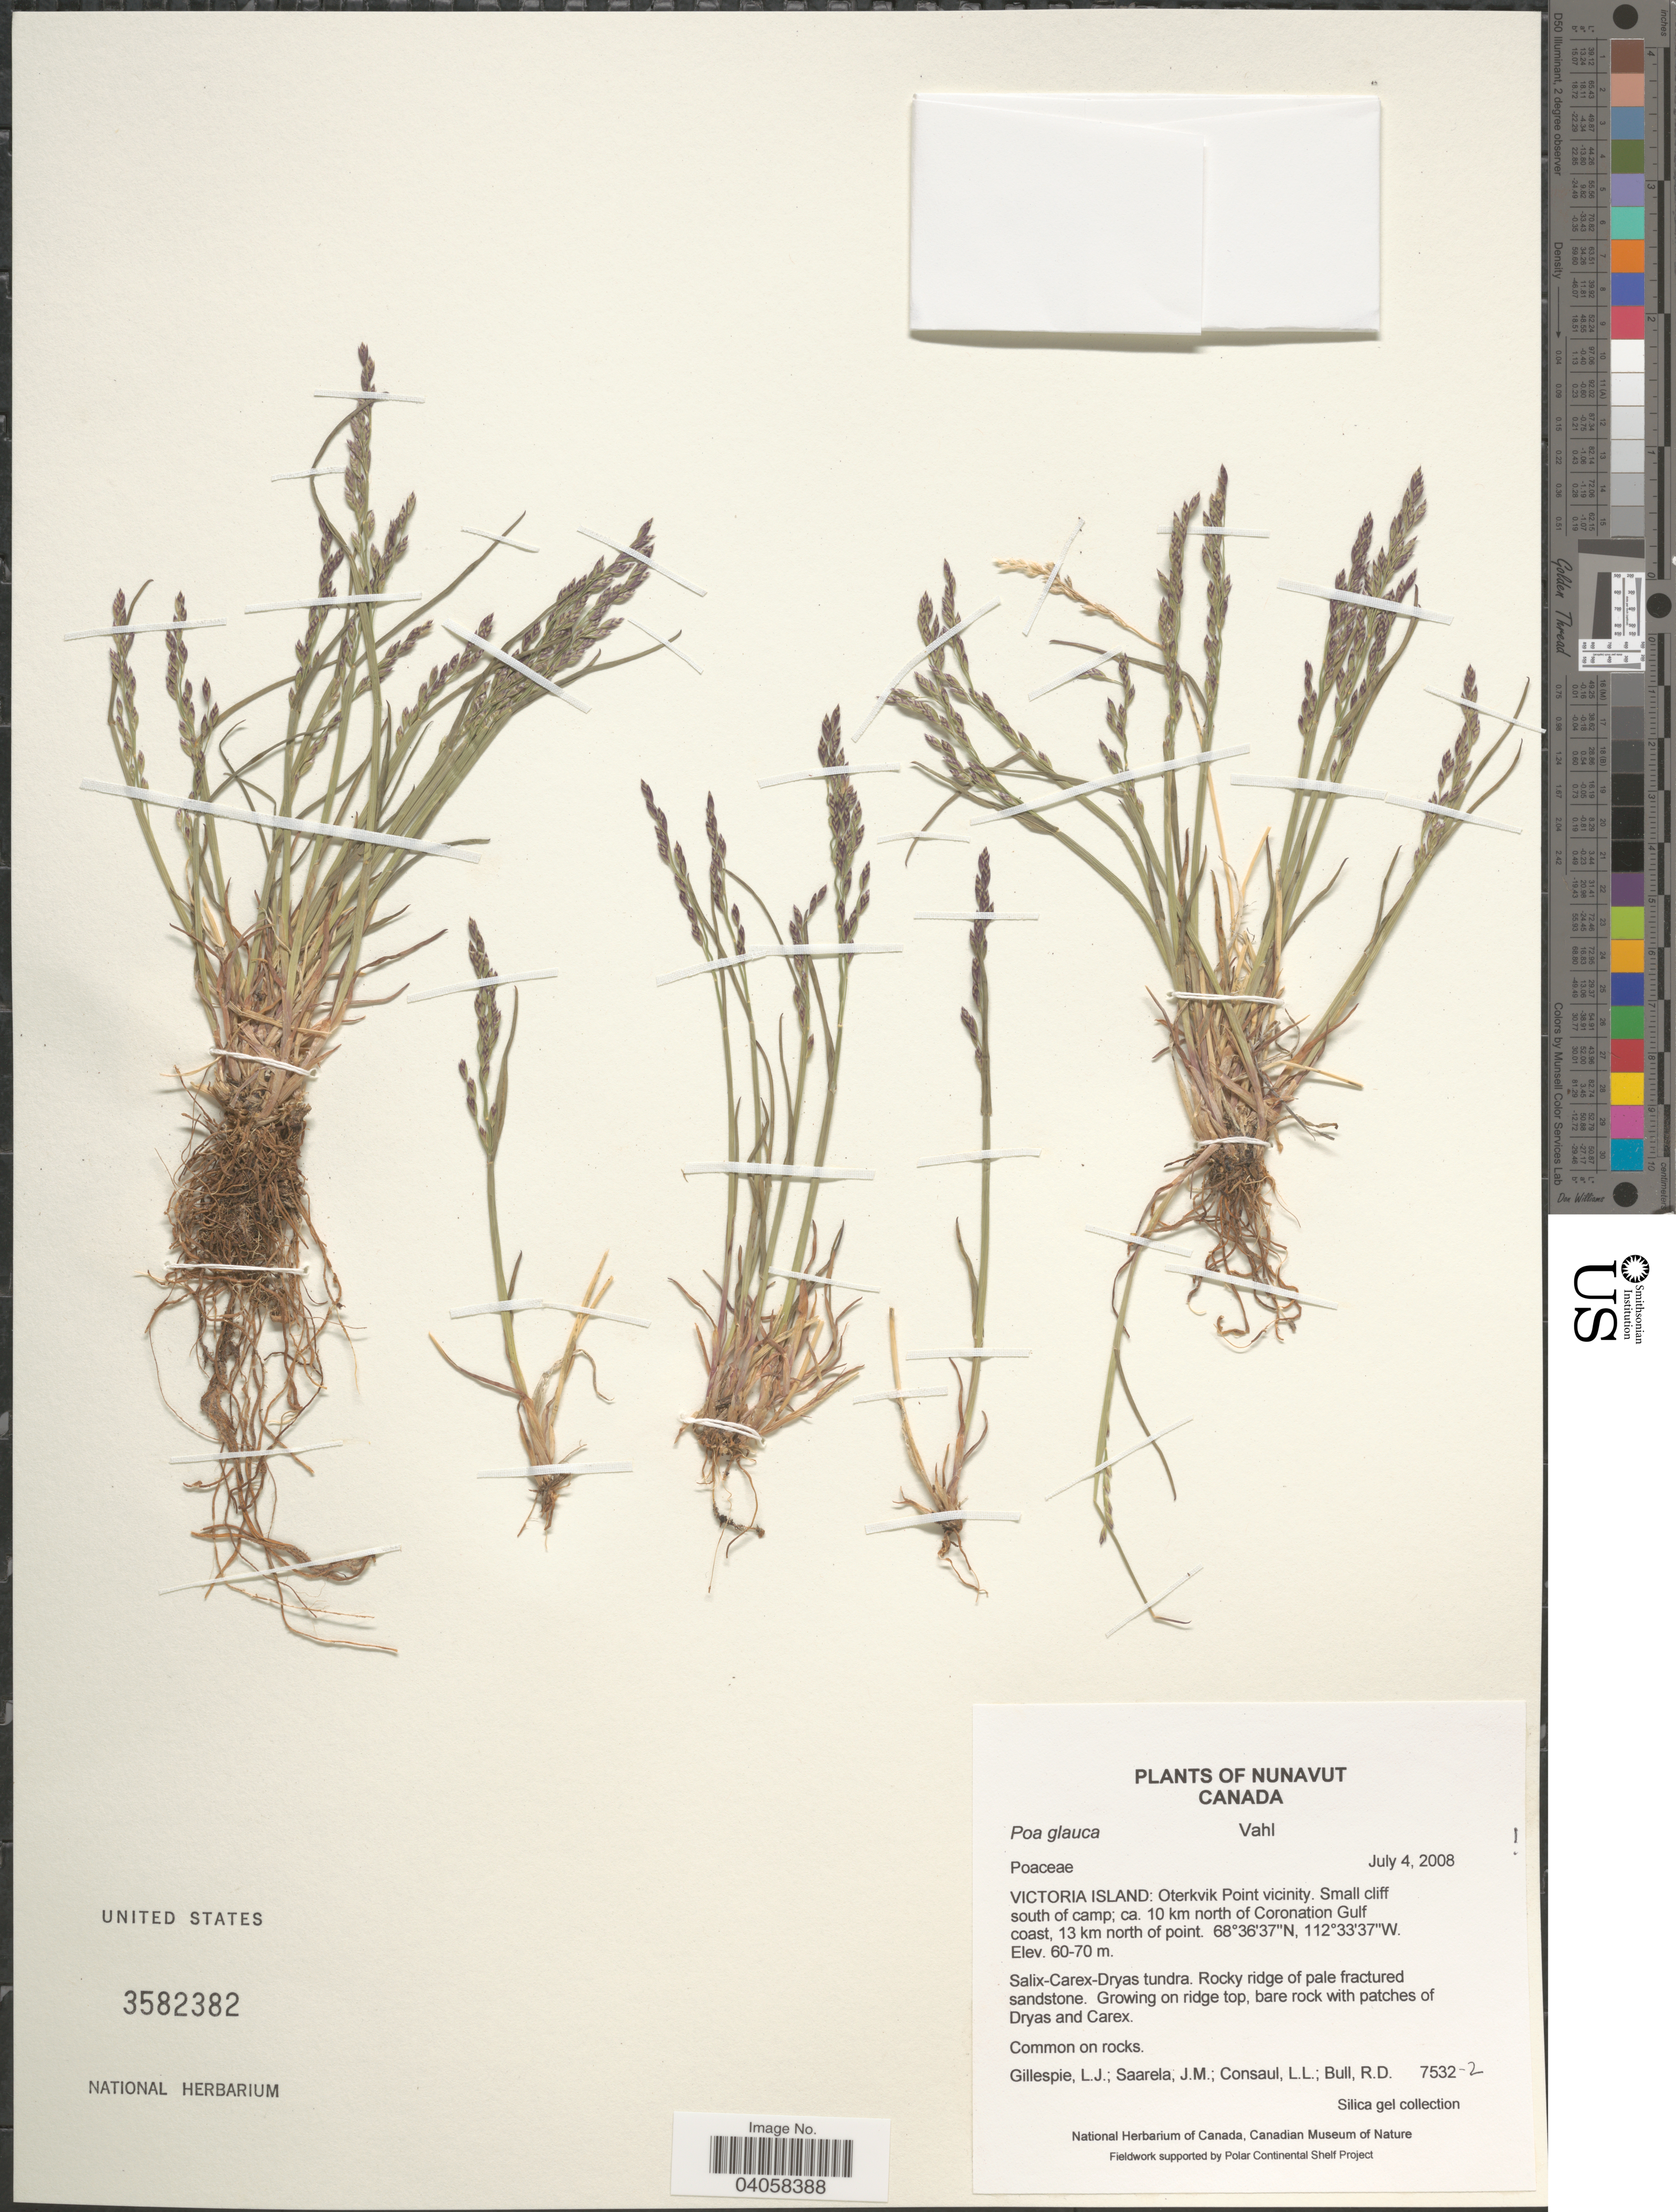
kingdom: Plantae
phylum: Tracheophyta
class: Liliopsida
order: Poales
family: Poaceae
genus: Poa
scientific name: Poa glauca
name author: Vahl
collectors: L. Gillespie, J. Saarela, L. Consaul & R. Bull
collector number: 7532-2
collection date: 2008-07-04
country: Canada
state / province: Nunavut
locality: Victoria Island: Oterkvik Point vicinity. Small cliff south of camp; ca. 10 km north of Coronation Gulf coast, 13 km north of point.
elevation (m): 60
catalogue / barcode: US 3582382